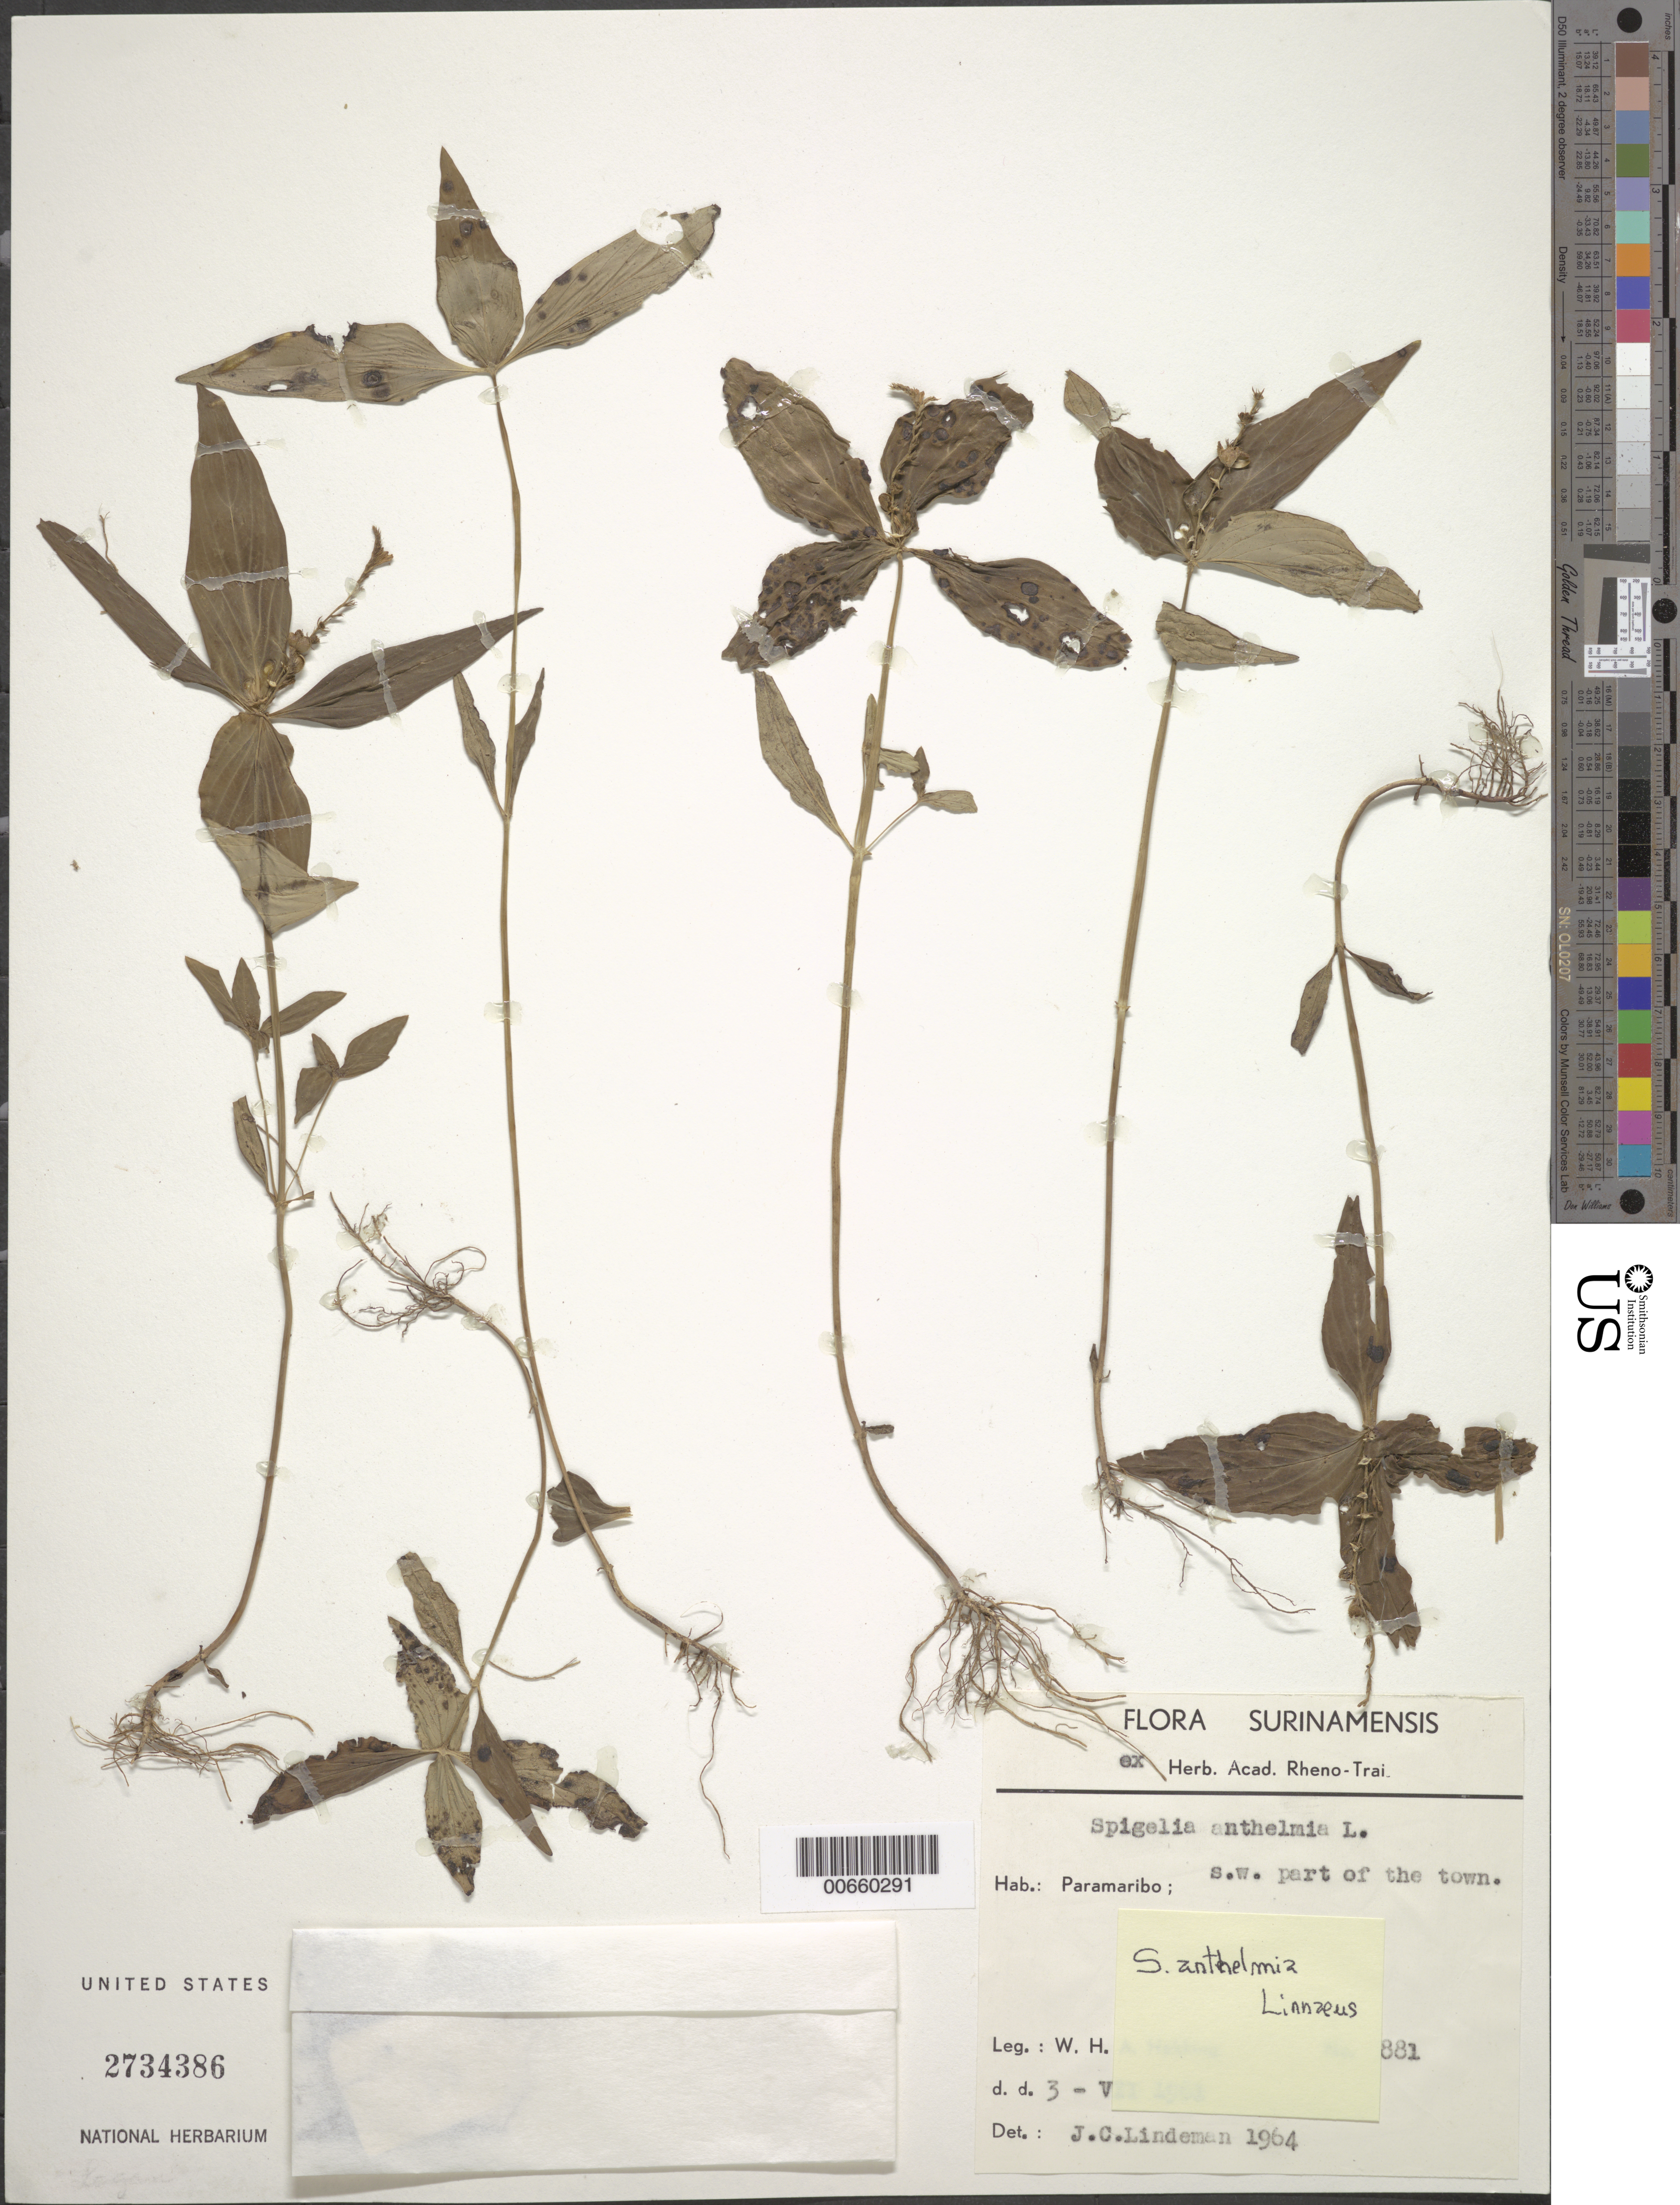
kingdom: Plantae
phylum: Tracheophyta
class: Magnoliopsida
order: Gentianales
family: Loganiaceae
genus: Spigelia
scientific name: Spigelia anthelmia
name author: L.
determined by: Lindeman, J. C.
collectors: W. H. A. Hekking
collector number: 881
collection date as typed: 3-Jul-61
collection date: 1961-07-03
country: Suriname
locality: Paramaribo, SW part of town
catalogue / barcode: US 2734386